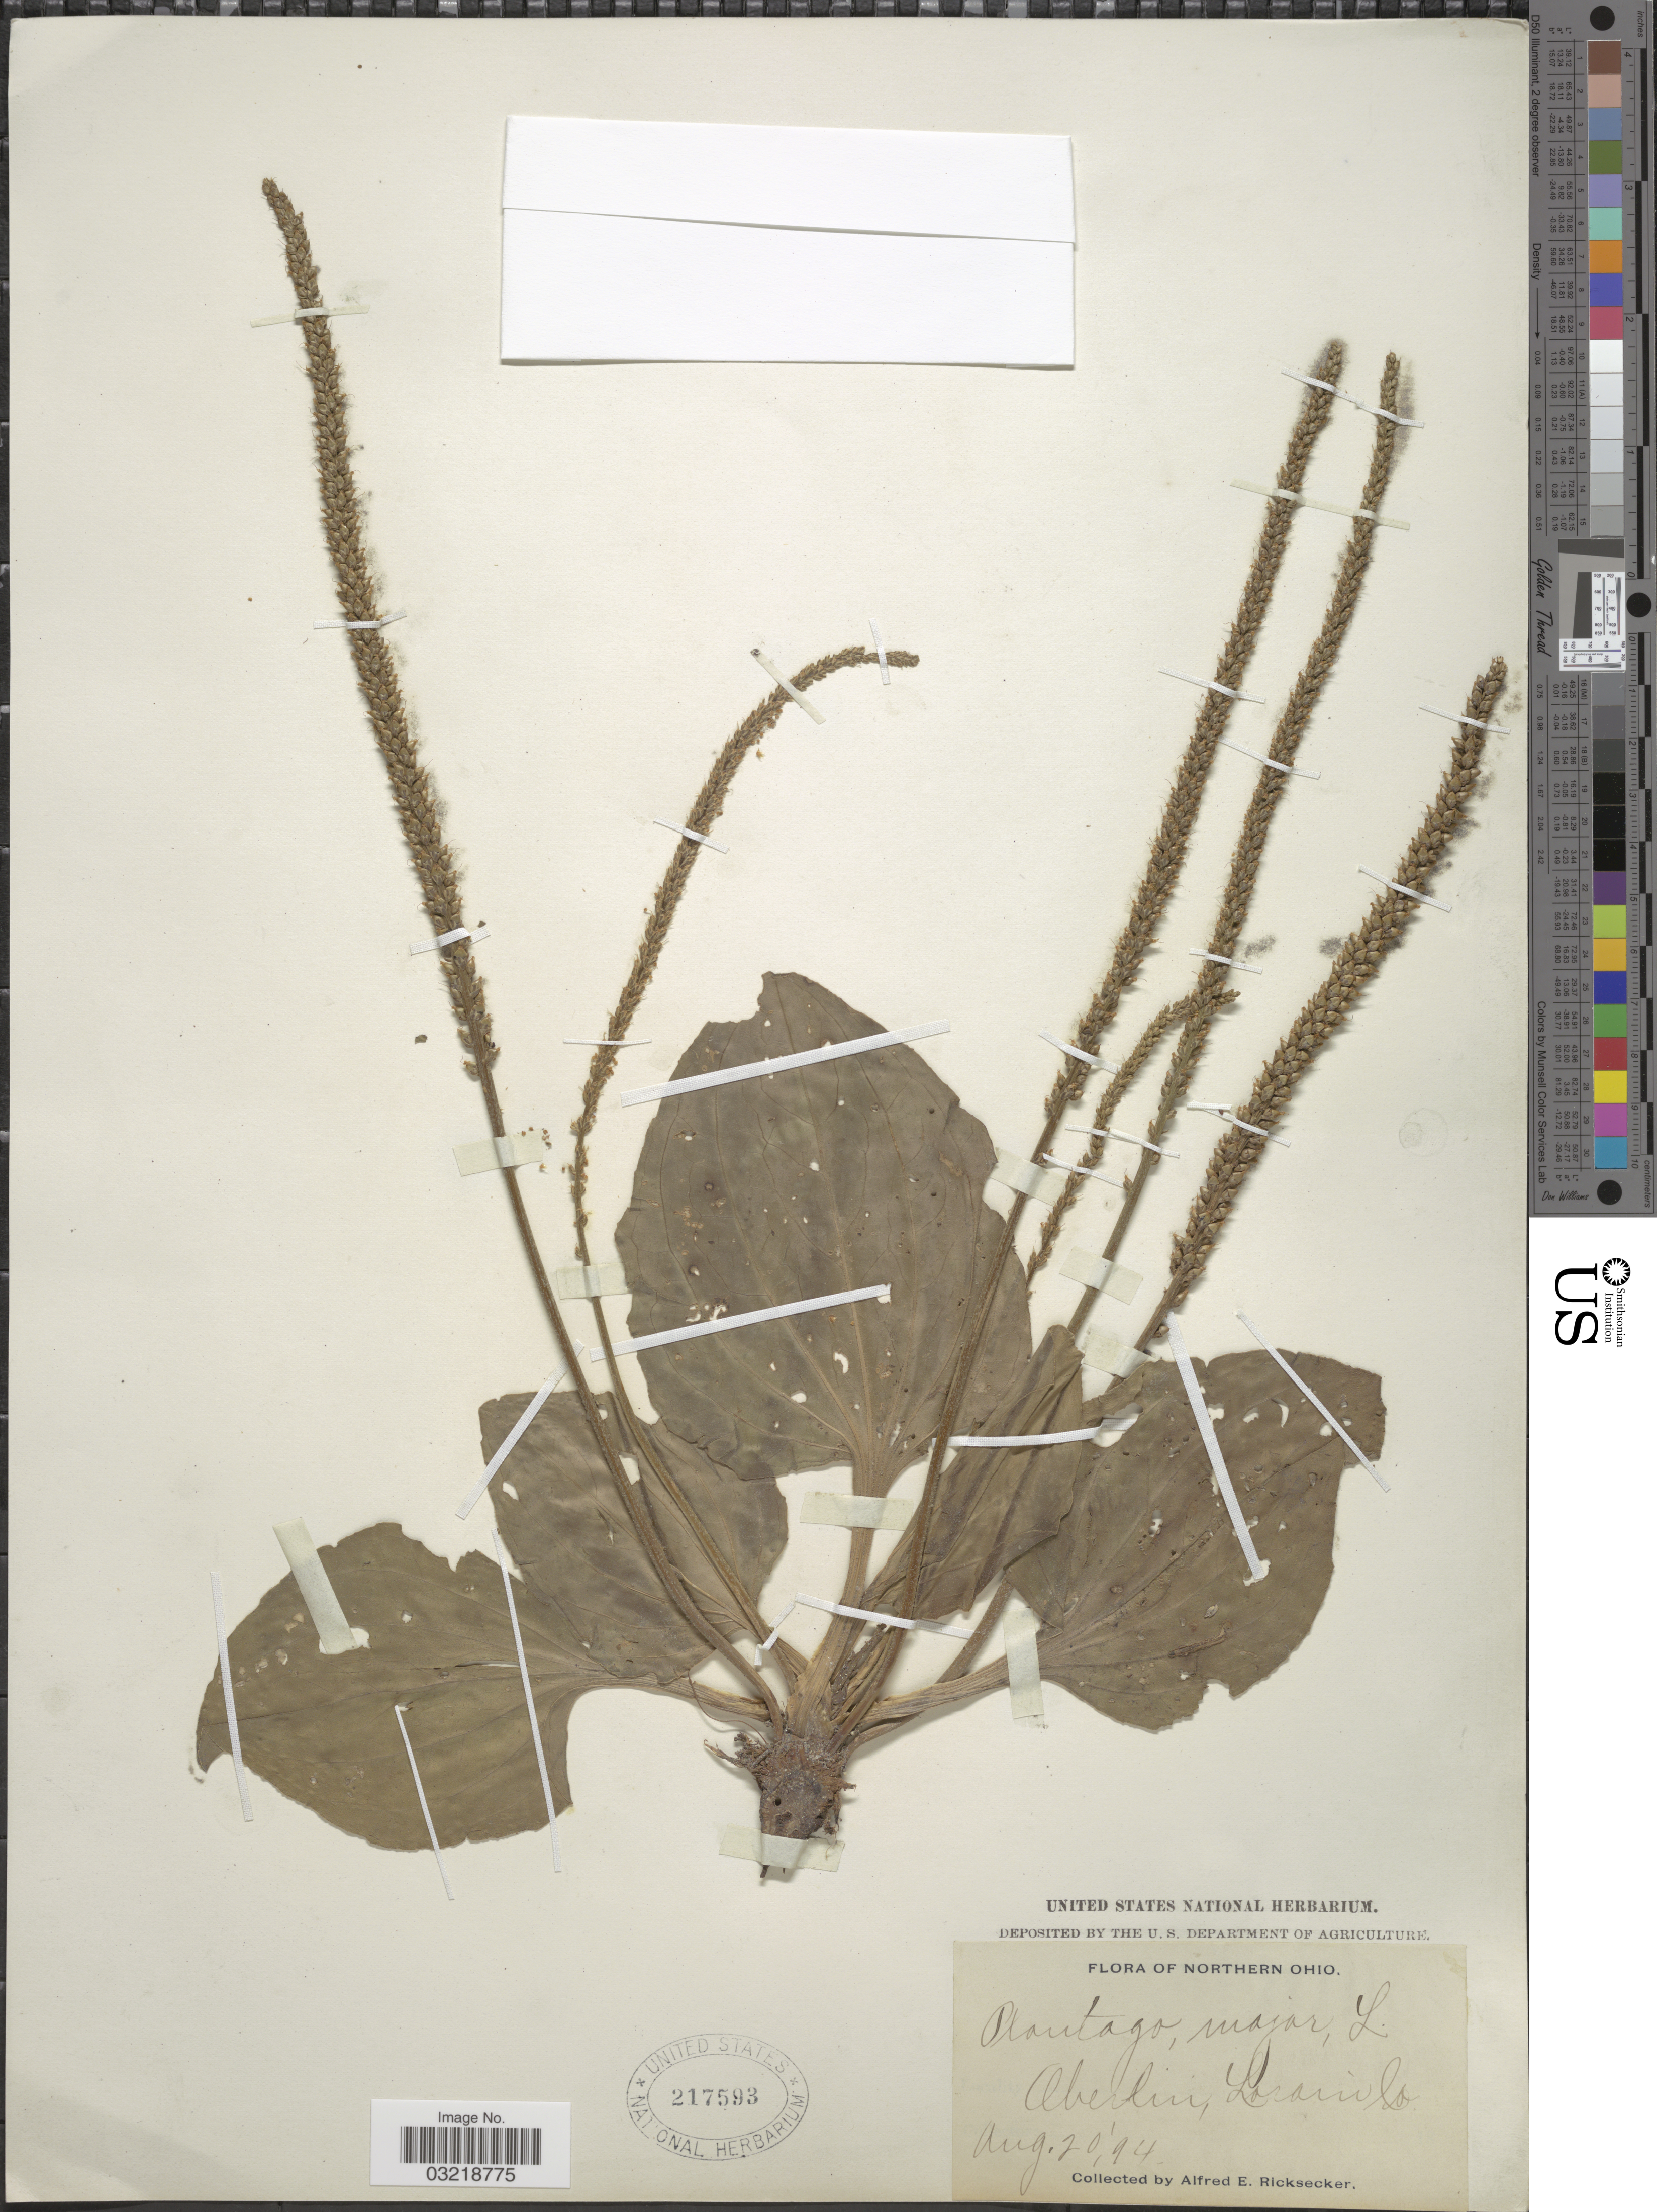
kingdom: Plantae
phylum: Tracheophyta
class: Magnoliopsida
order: Lamiales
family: Plantaginaceae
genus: Plantago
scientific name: Plantago major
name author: L.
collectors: A. E. Ricksecker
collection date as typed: Transcribed d/m/y: 20/8/94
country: United States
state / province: Ohio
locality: Oberlin, Lorain Co.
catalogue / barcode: US 217593